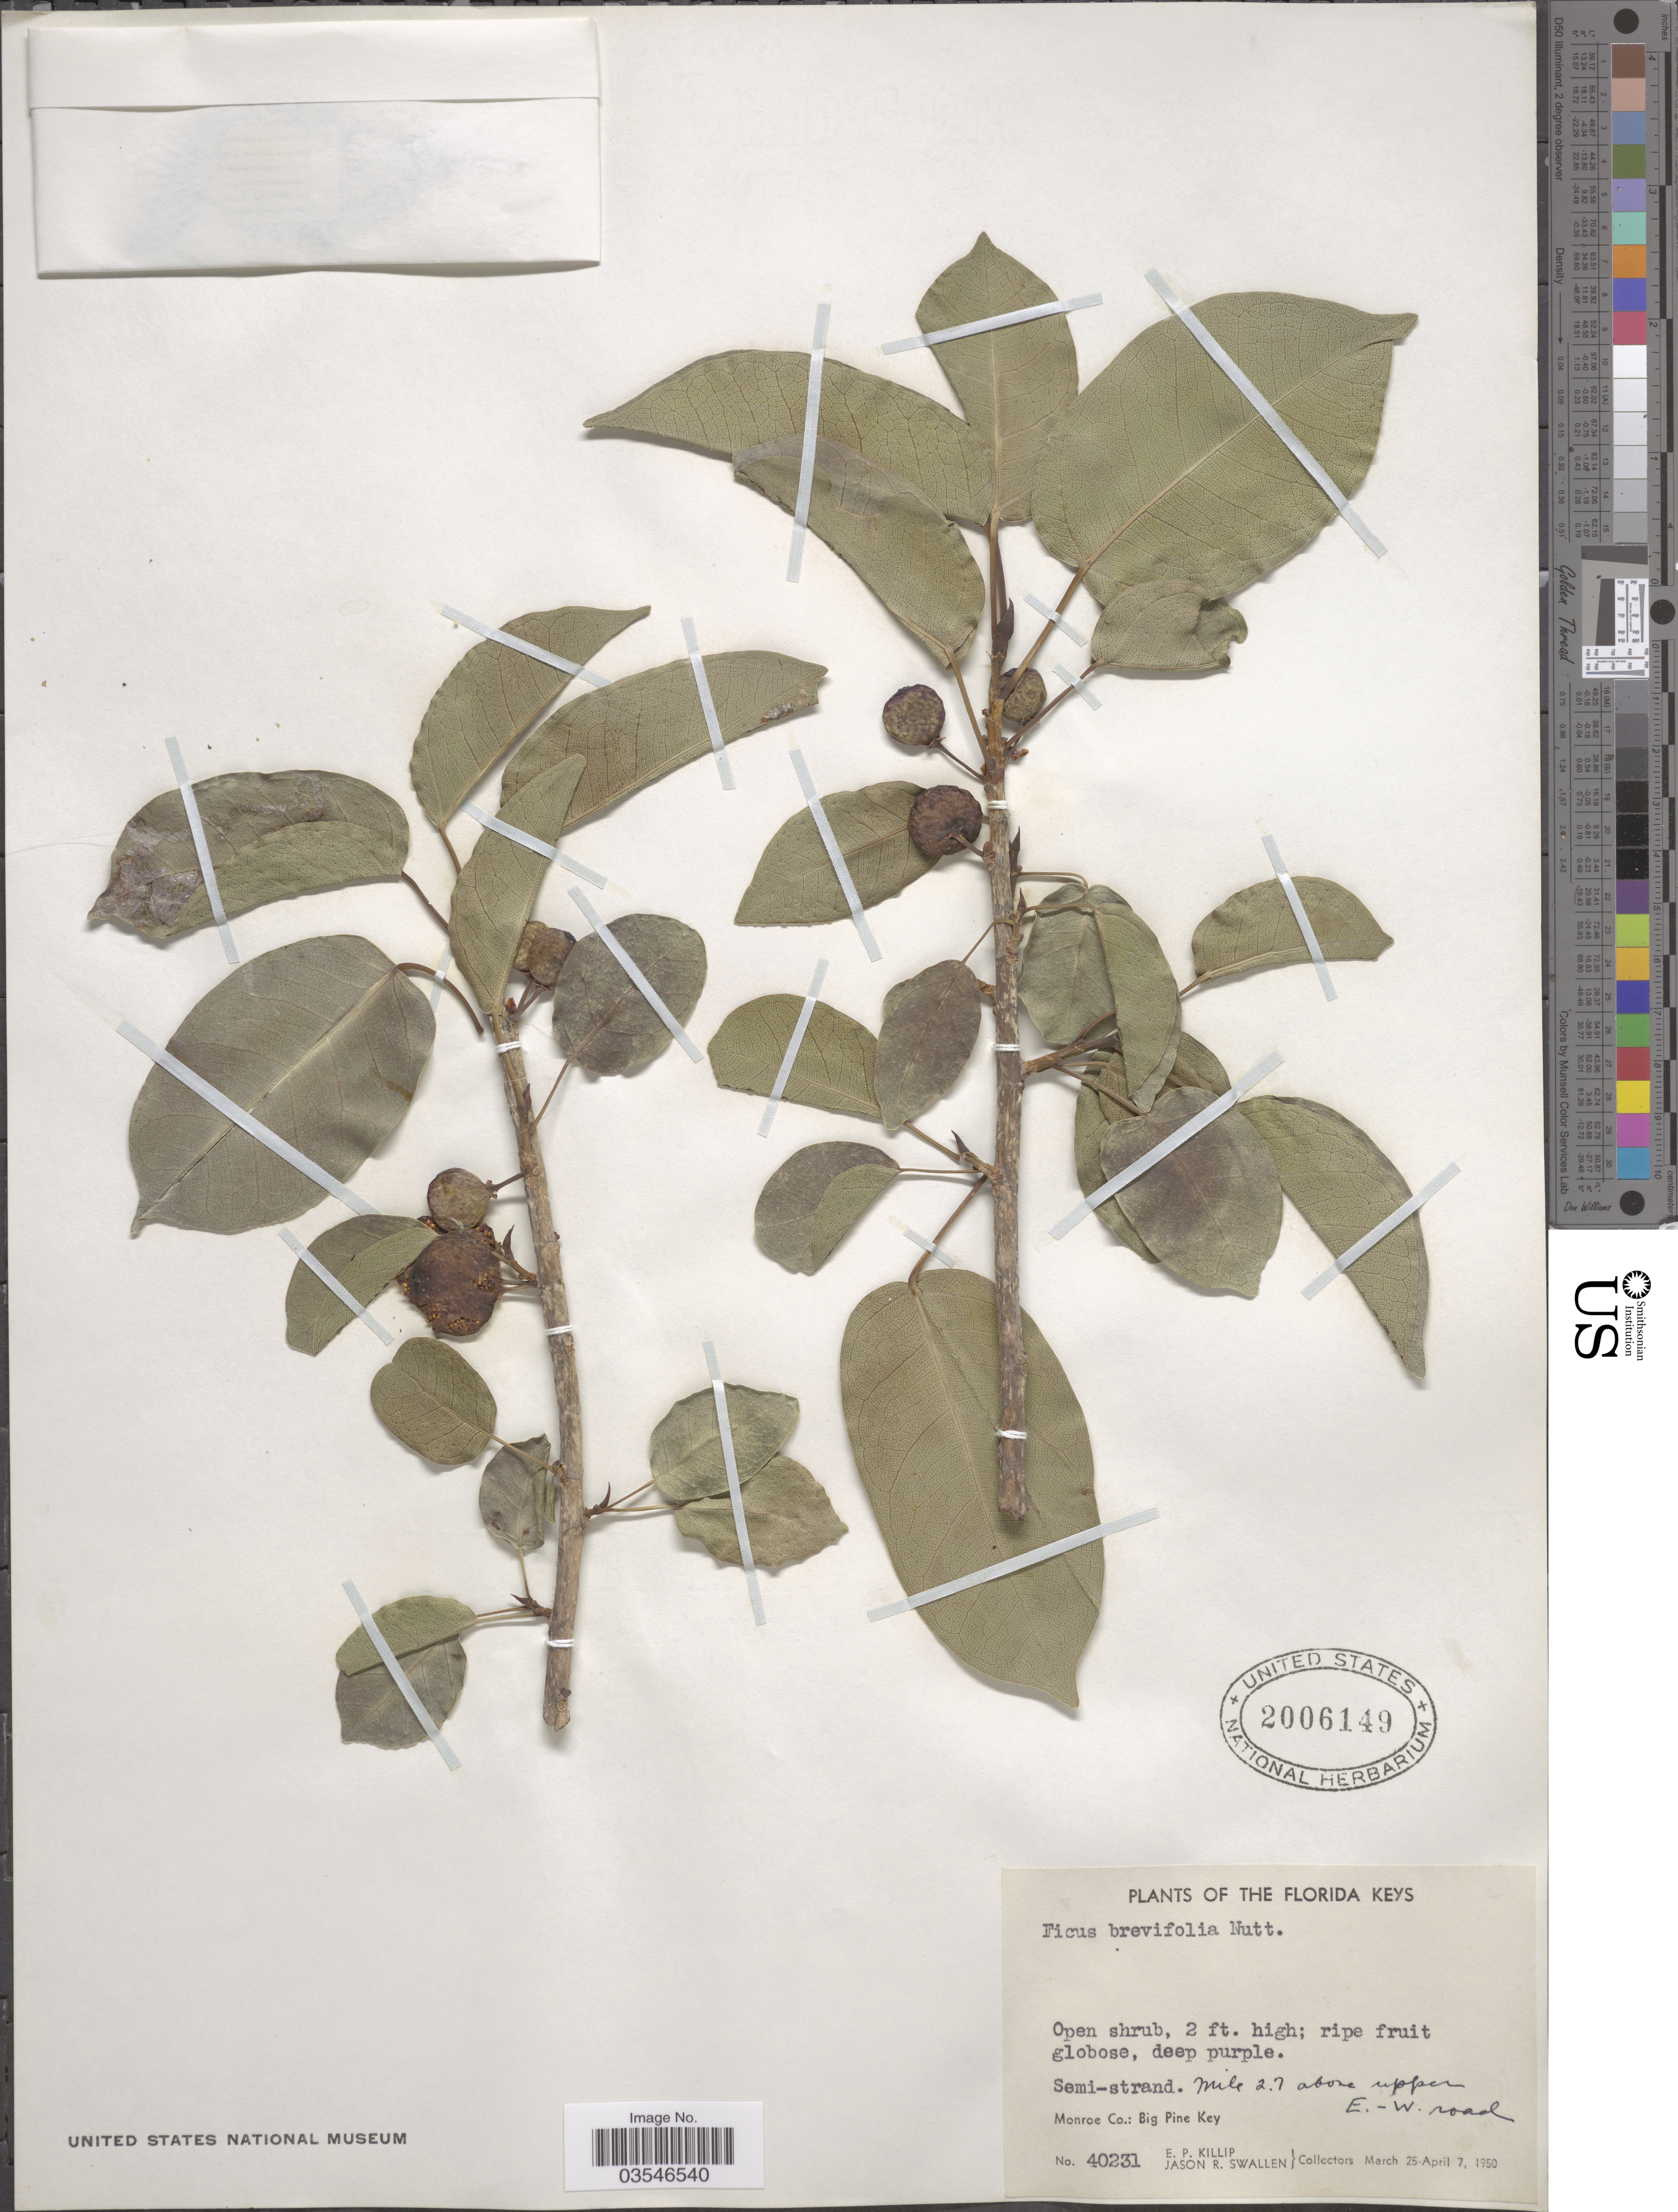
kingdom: Plantae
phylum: Tracheophyta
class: Magnoliopsida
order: Rosales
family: Moraceae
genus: Ficus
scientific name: Ficus brevifolia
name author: Nutt.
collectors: E. P. Killip & J. R. Swallen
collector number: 40231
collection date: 1950-03-25/1950-04-07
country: United States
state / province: Florida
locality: The Florida Keys. Mile 2.7 above upper E.-W. road. Monroe Co.: Big Pine Key.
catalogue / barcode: US 2006149